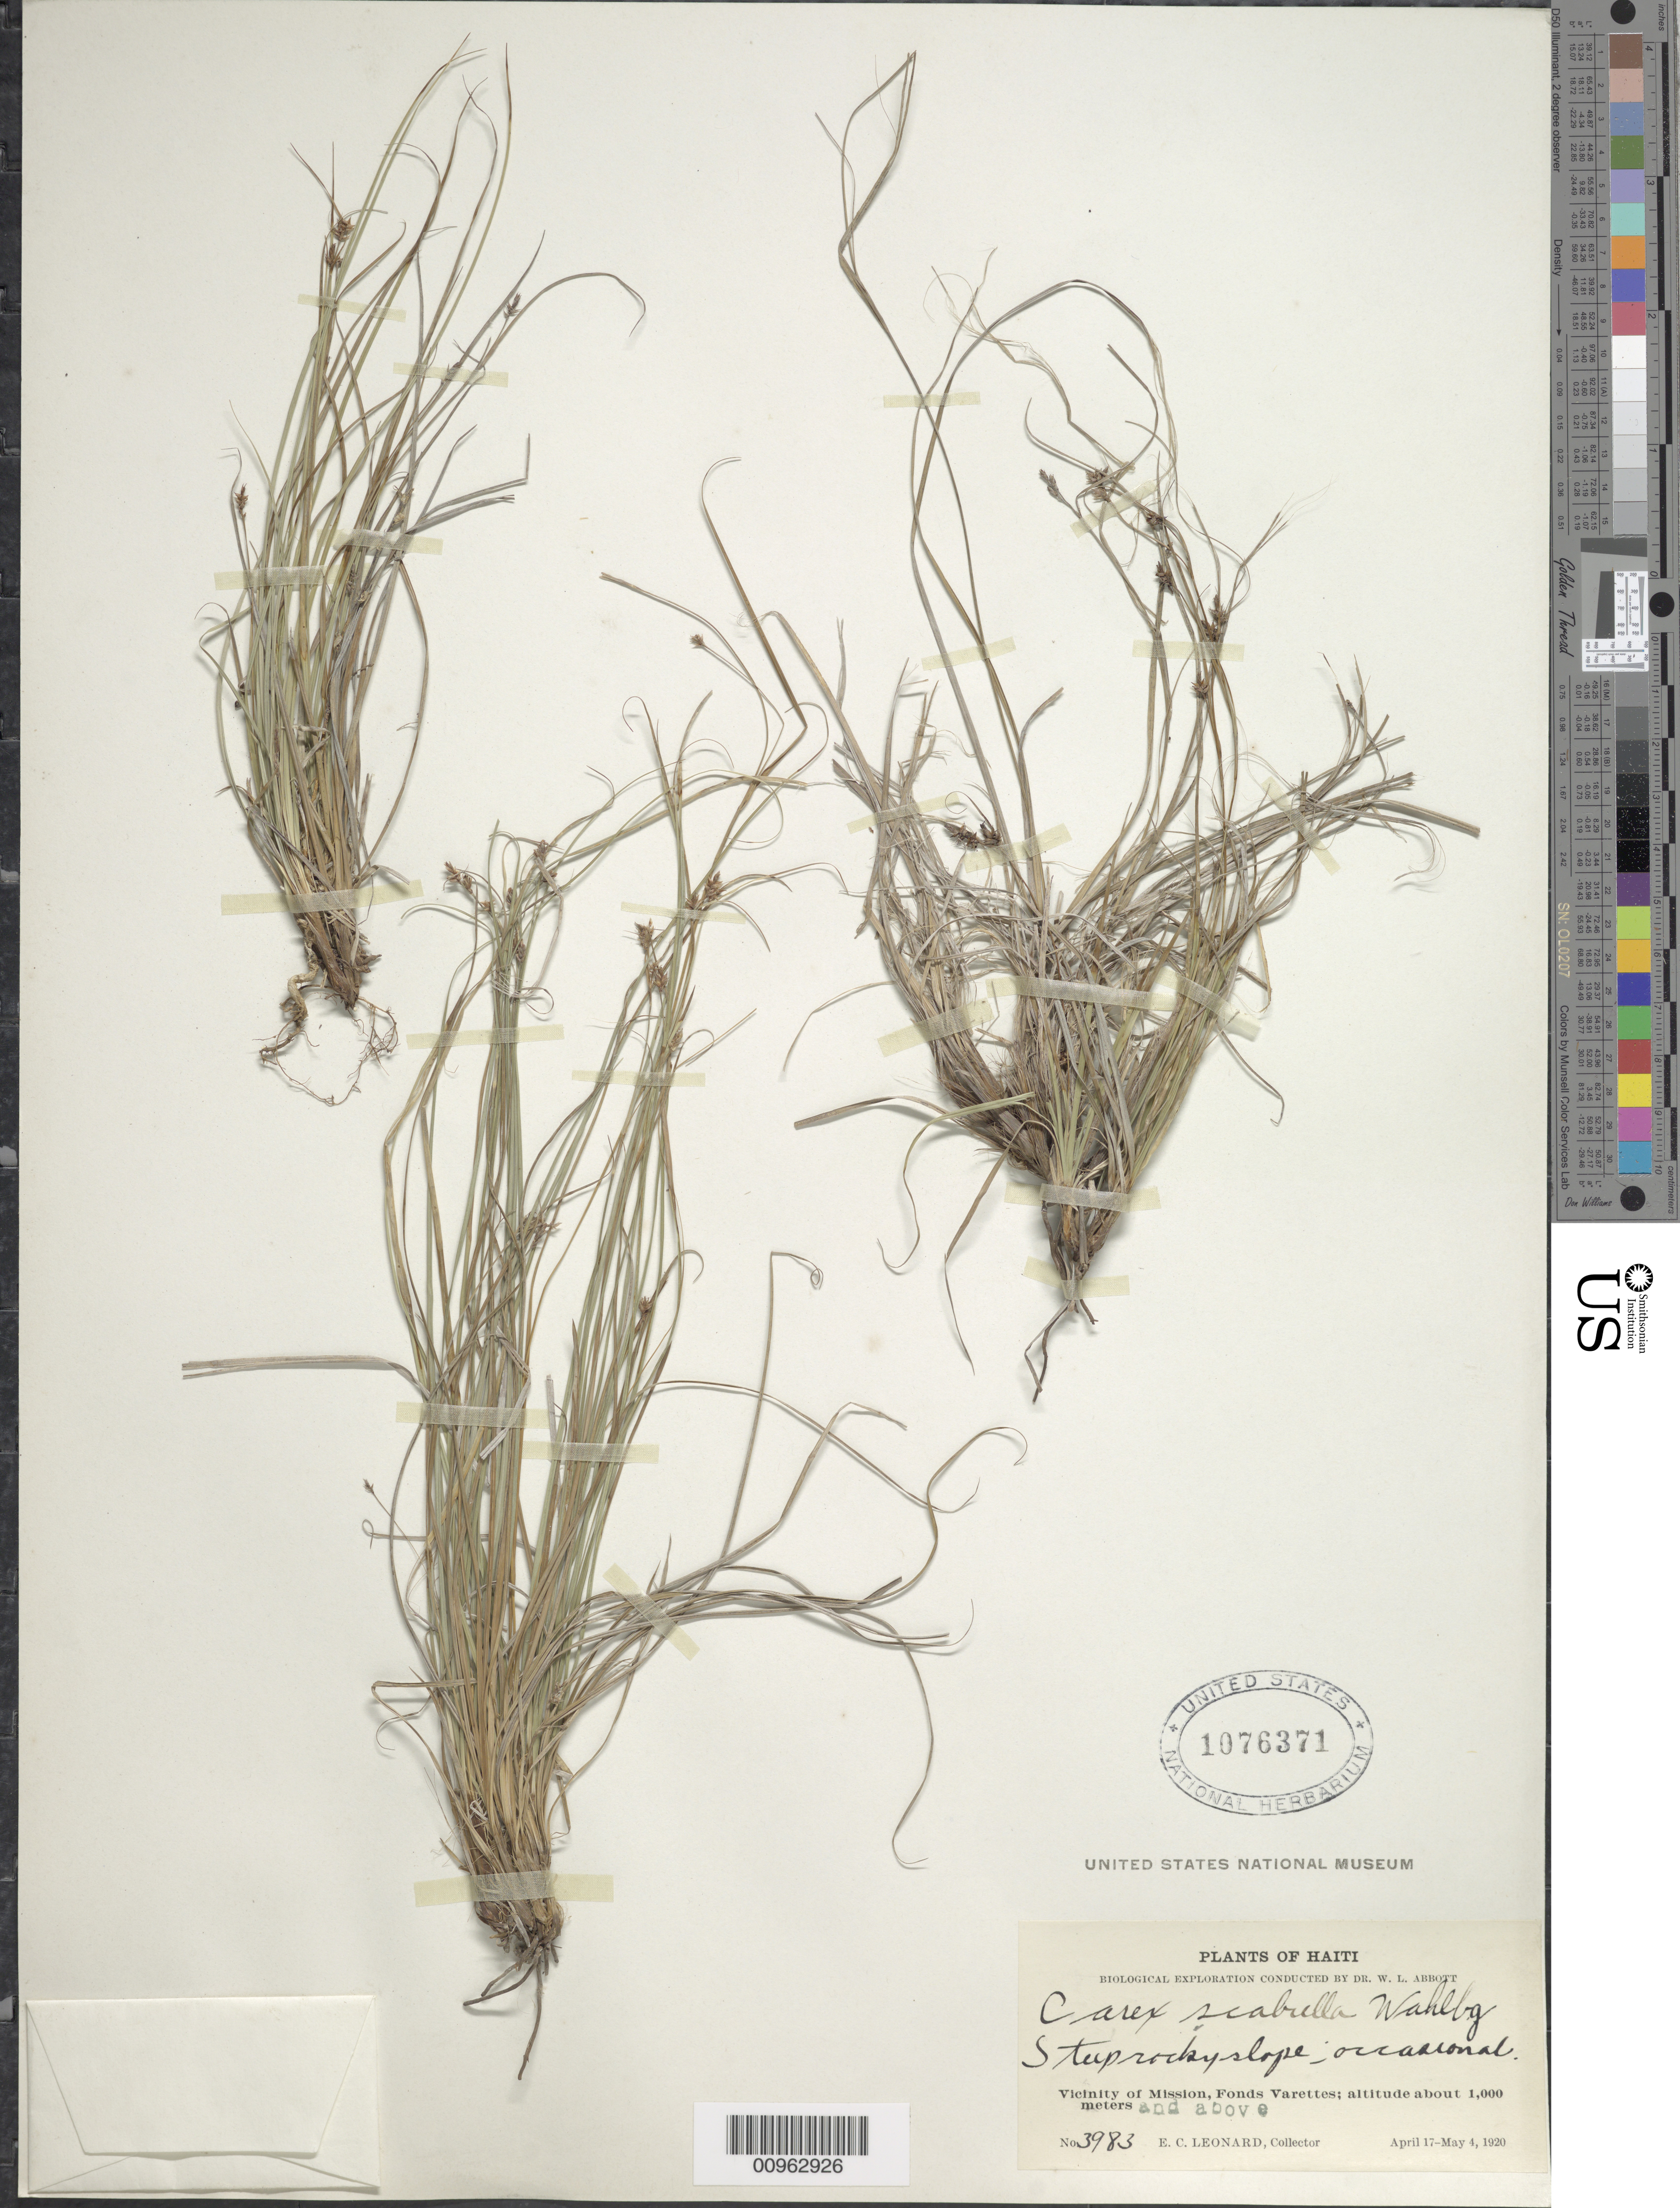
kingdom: Plantae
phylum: Tracheophyta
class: Liliopsida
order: Poales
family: Cyperaceae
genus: Carex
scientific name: Carex scabrella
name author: Wahlenb.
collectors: E. C. Leonard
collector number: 3983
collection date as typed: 17 Apr 1920 to 04 May 1920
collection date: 1920-04-17/1920-05-04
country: Haiti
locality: Vicinity of Mission, Fonds Varettes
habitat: Steep rocky slope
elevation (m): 1000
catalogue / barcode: US 1076371